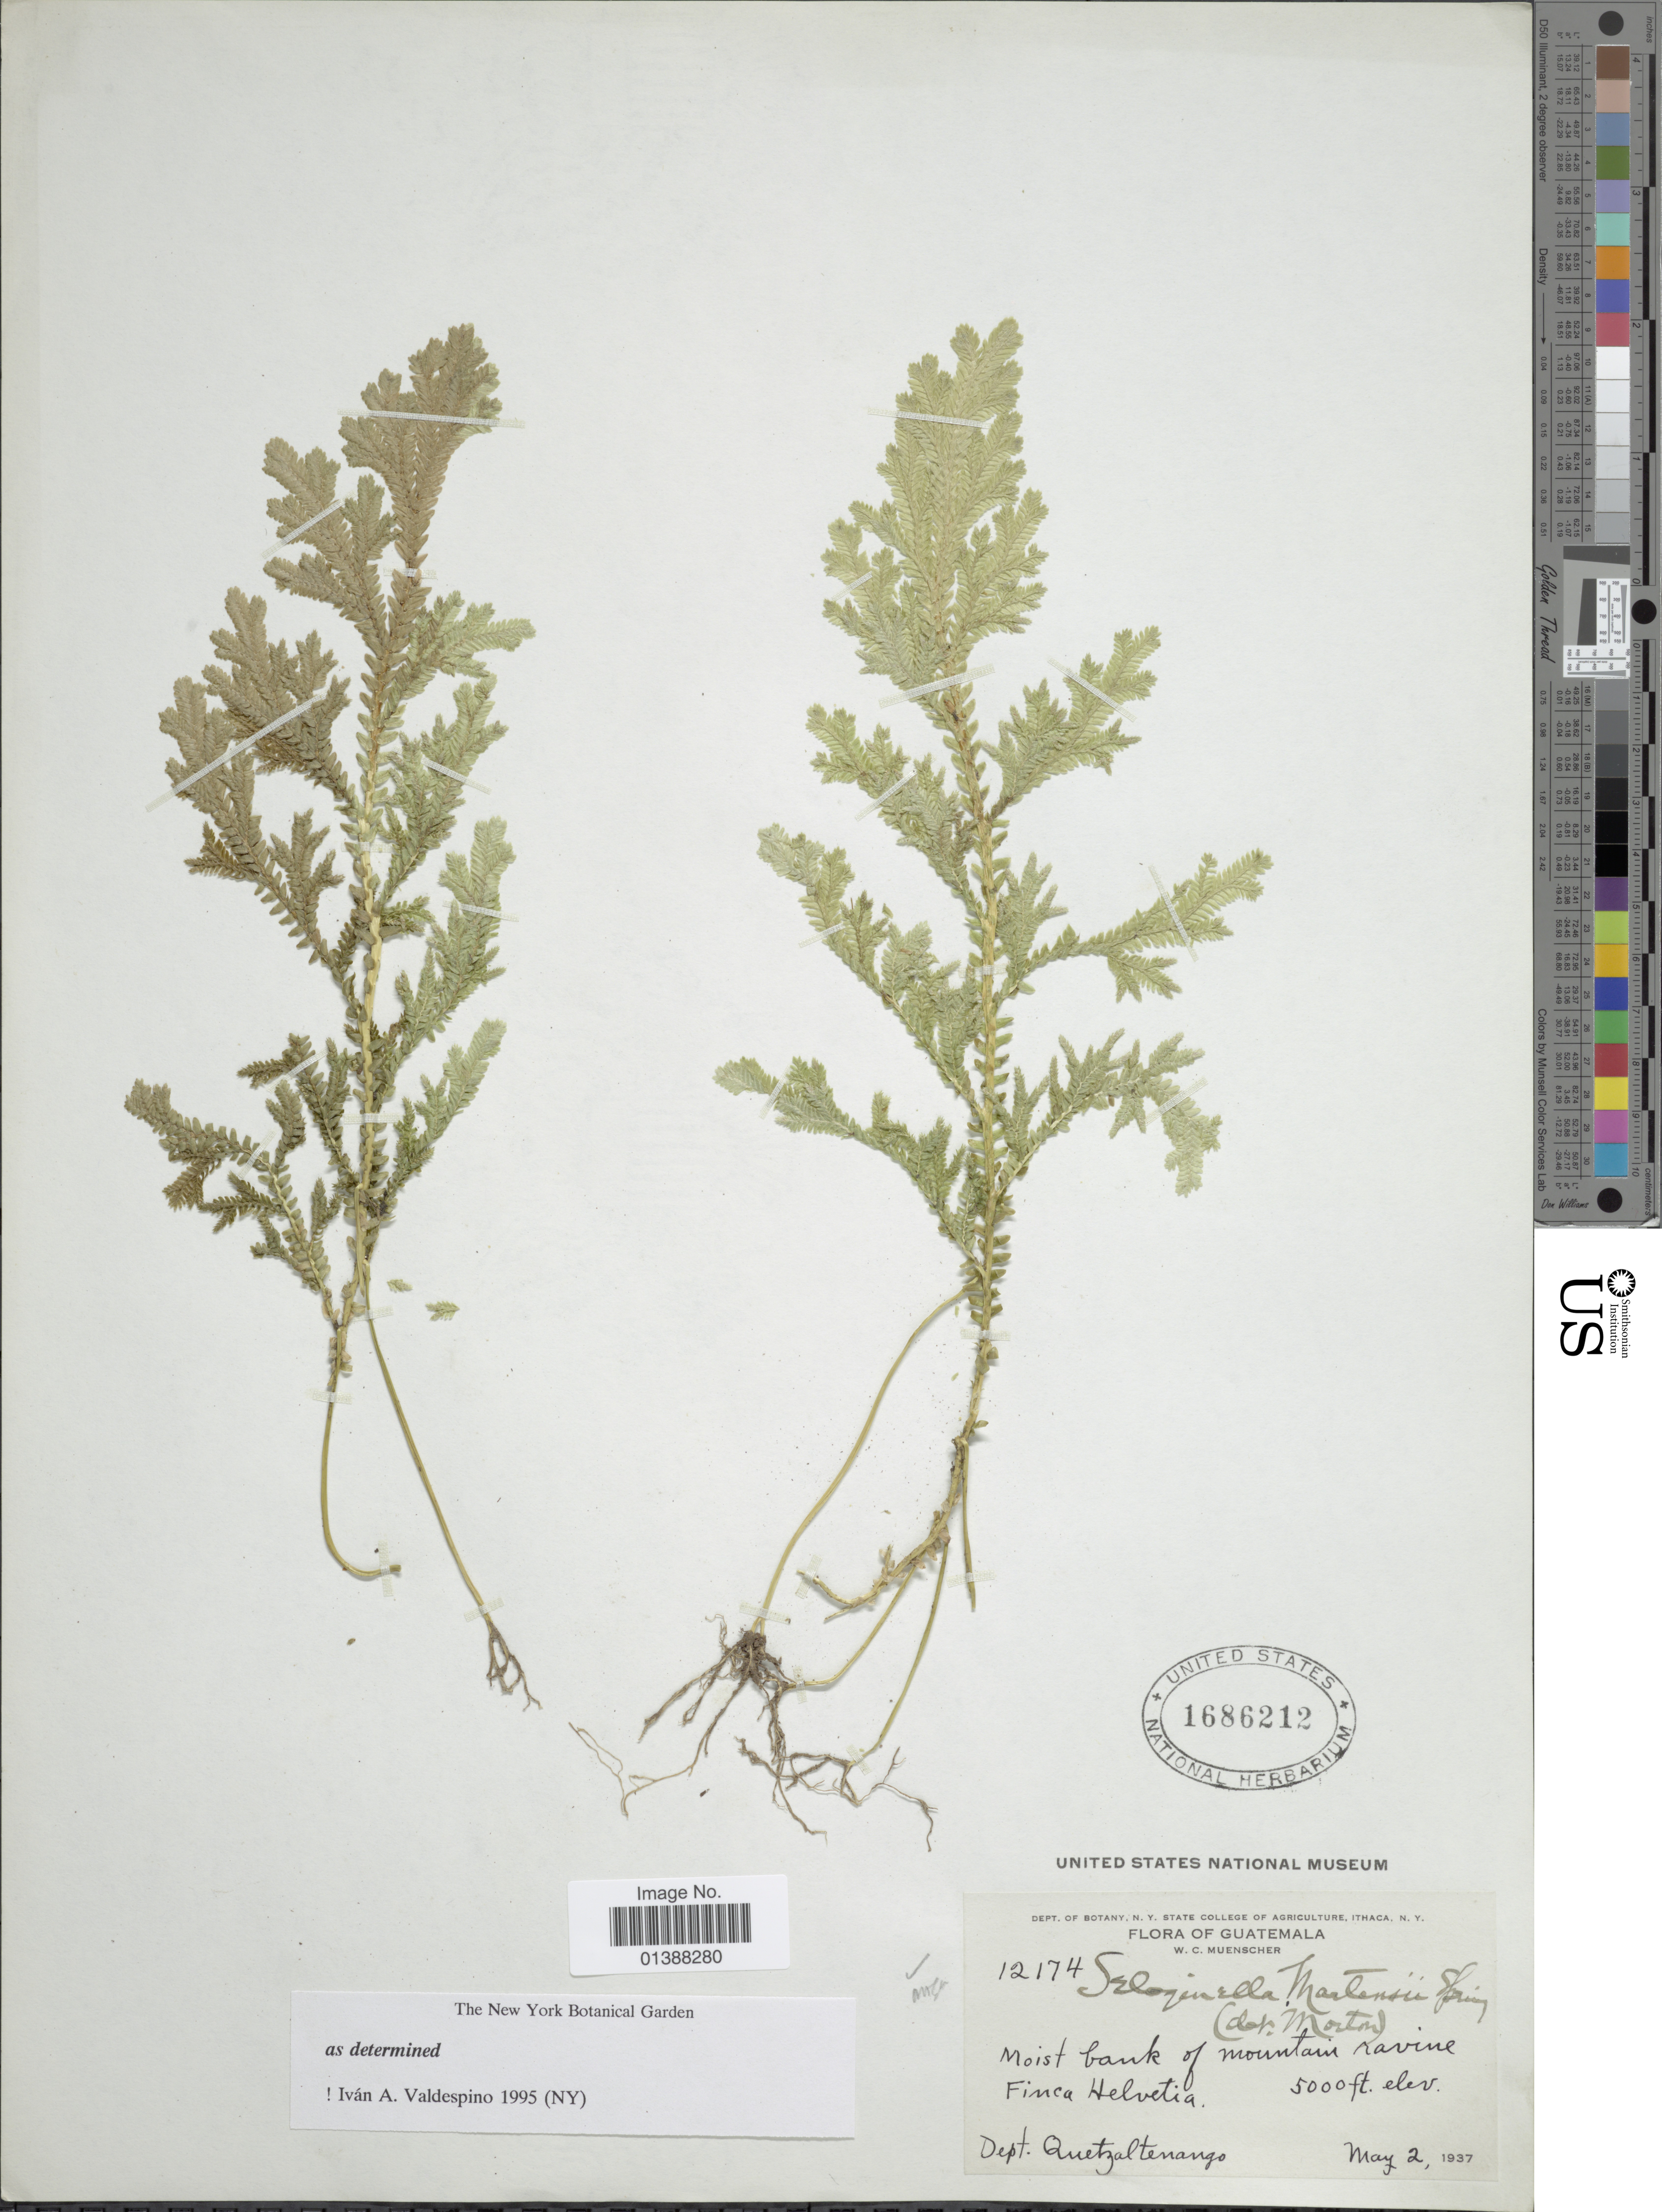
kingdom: Plantae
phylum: Tracheophyta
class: Lycopodiopsida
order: Selaginellales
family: Selaginellaceae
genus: Selaginella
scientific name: Selaginella martensii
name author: Spring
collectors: W. Muenscher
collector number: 12174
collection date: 1937-05-02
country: Guatemala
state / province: Quetzaltenango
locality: Finca Helvetia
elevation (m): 1524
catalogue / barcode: US 1686212